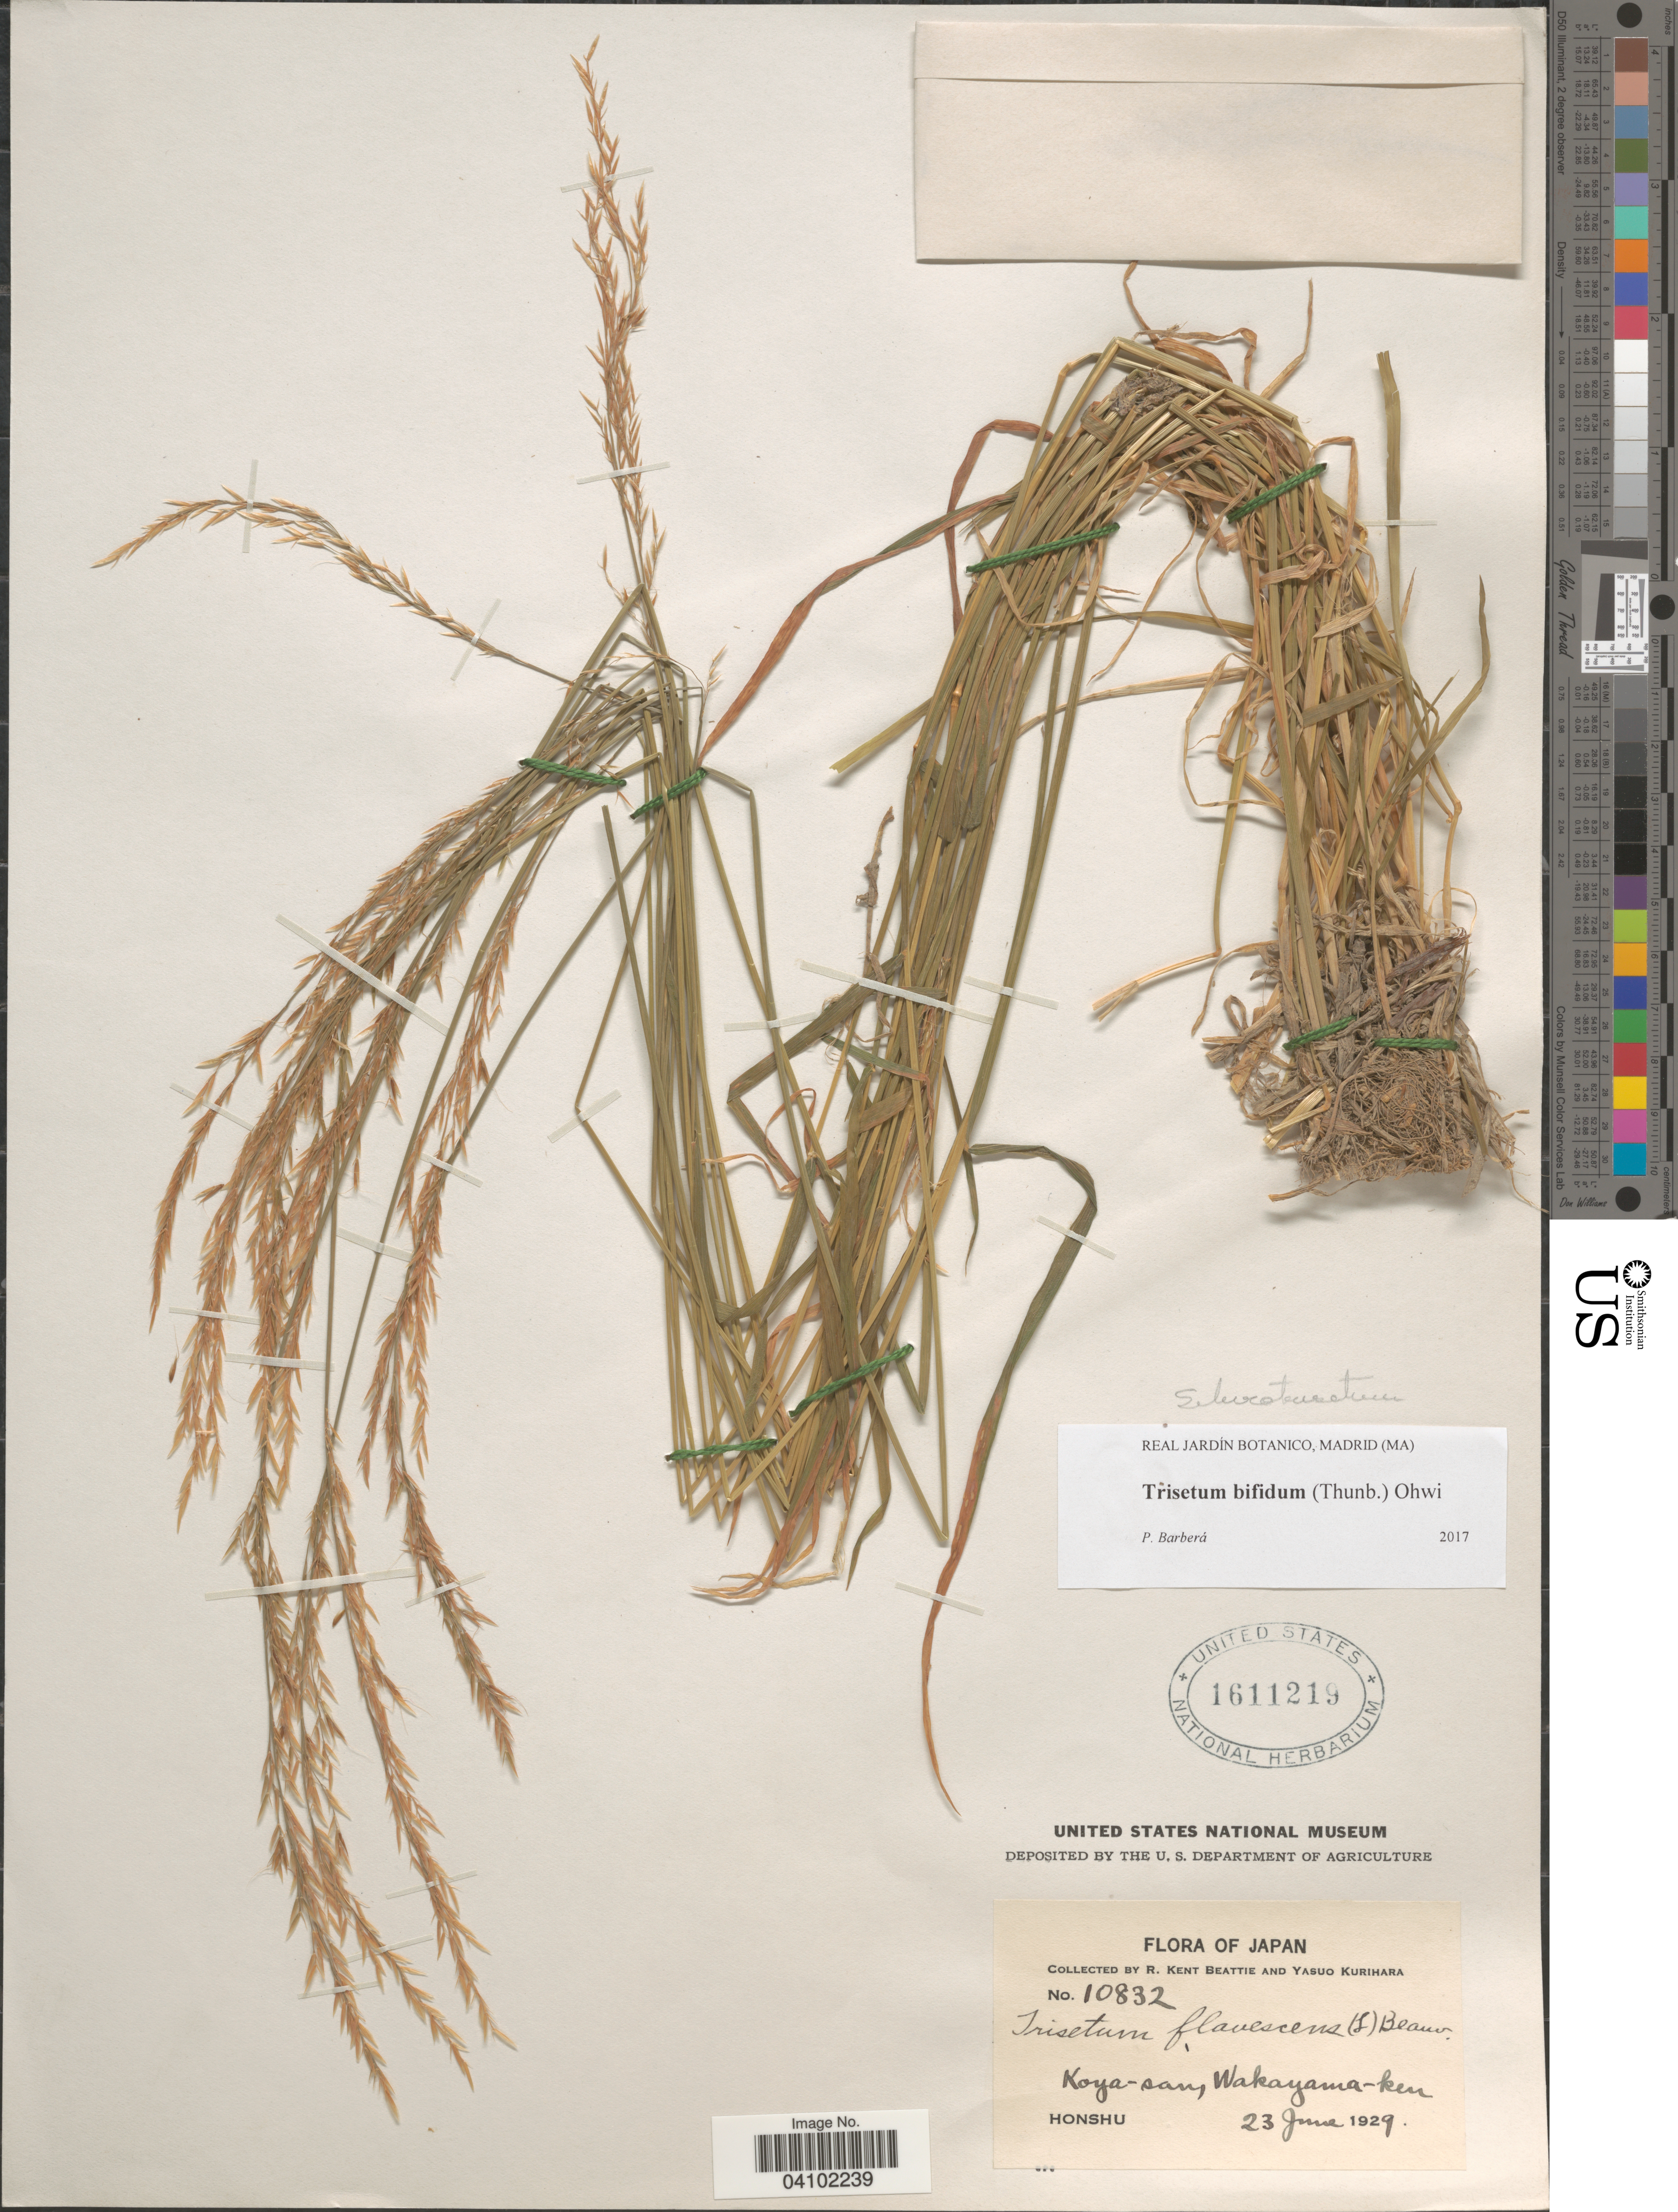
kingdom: Plantae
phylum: Tracheophyta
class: Liliopsida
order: Poales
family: Poaceae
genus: Sibirotrisetum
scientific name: Sibirotrisetum bifidum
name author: (Thunb.) Barberá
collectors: R. K. Beattie & Y. Kurihara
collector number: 10832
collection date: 1929-06-23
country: Japan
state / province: Wakayama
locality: Koya-san, Wakayama-ken. Honshu.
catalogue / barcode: US 1611219